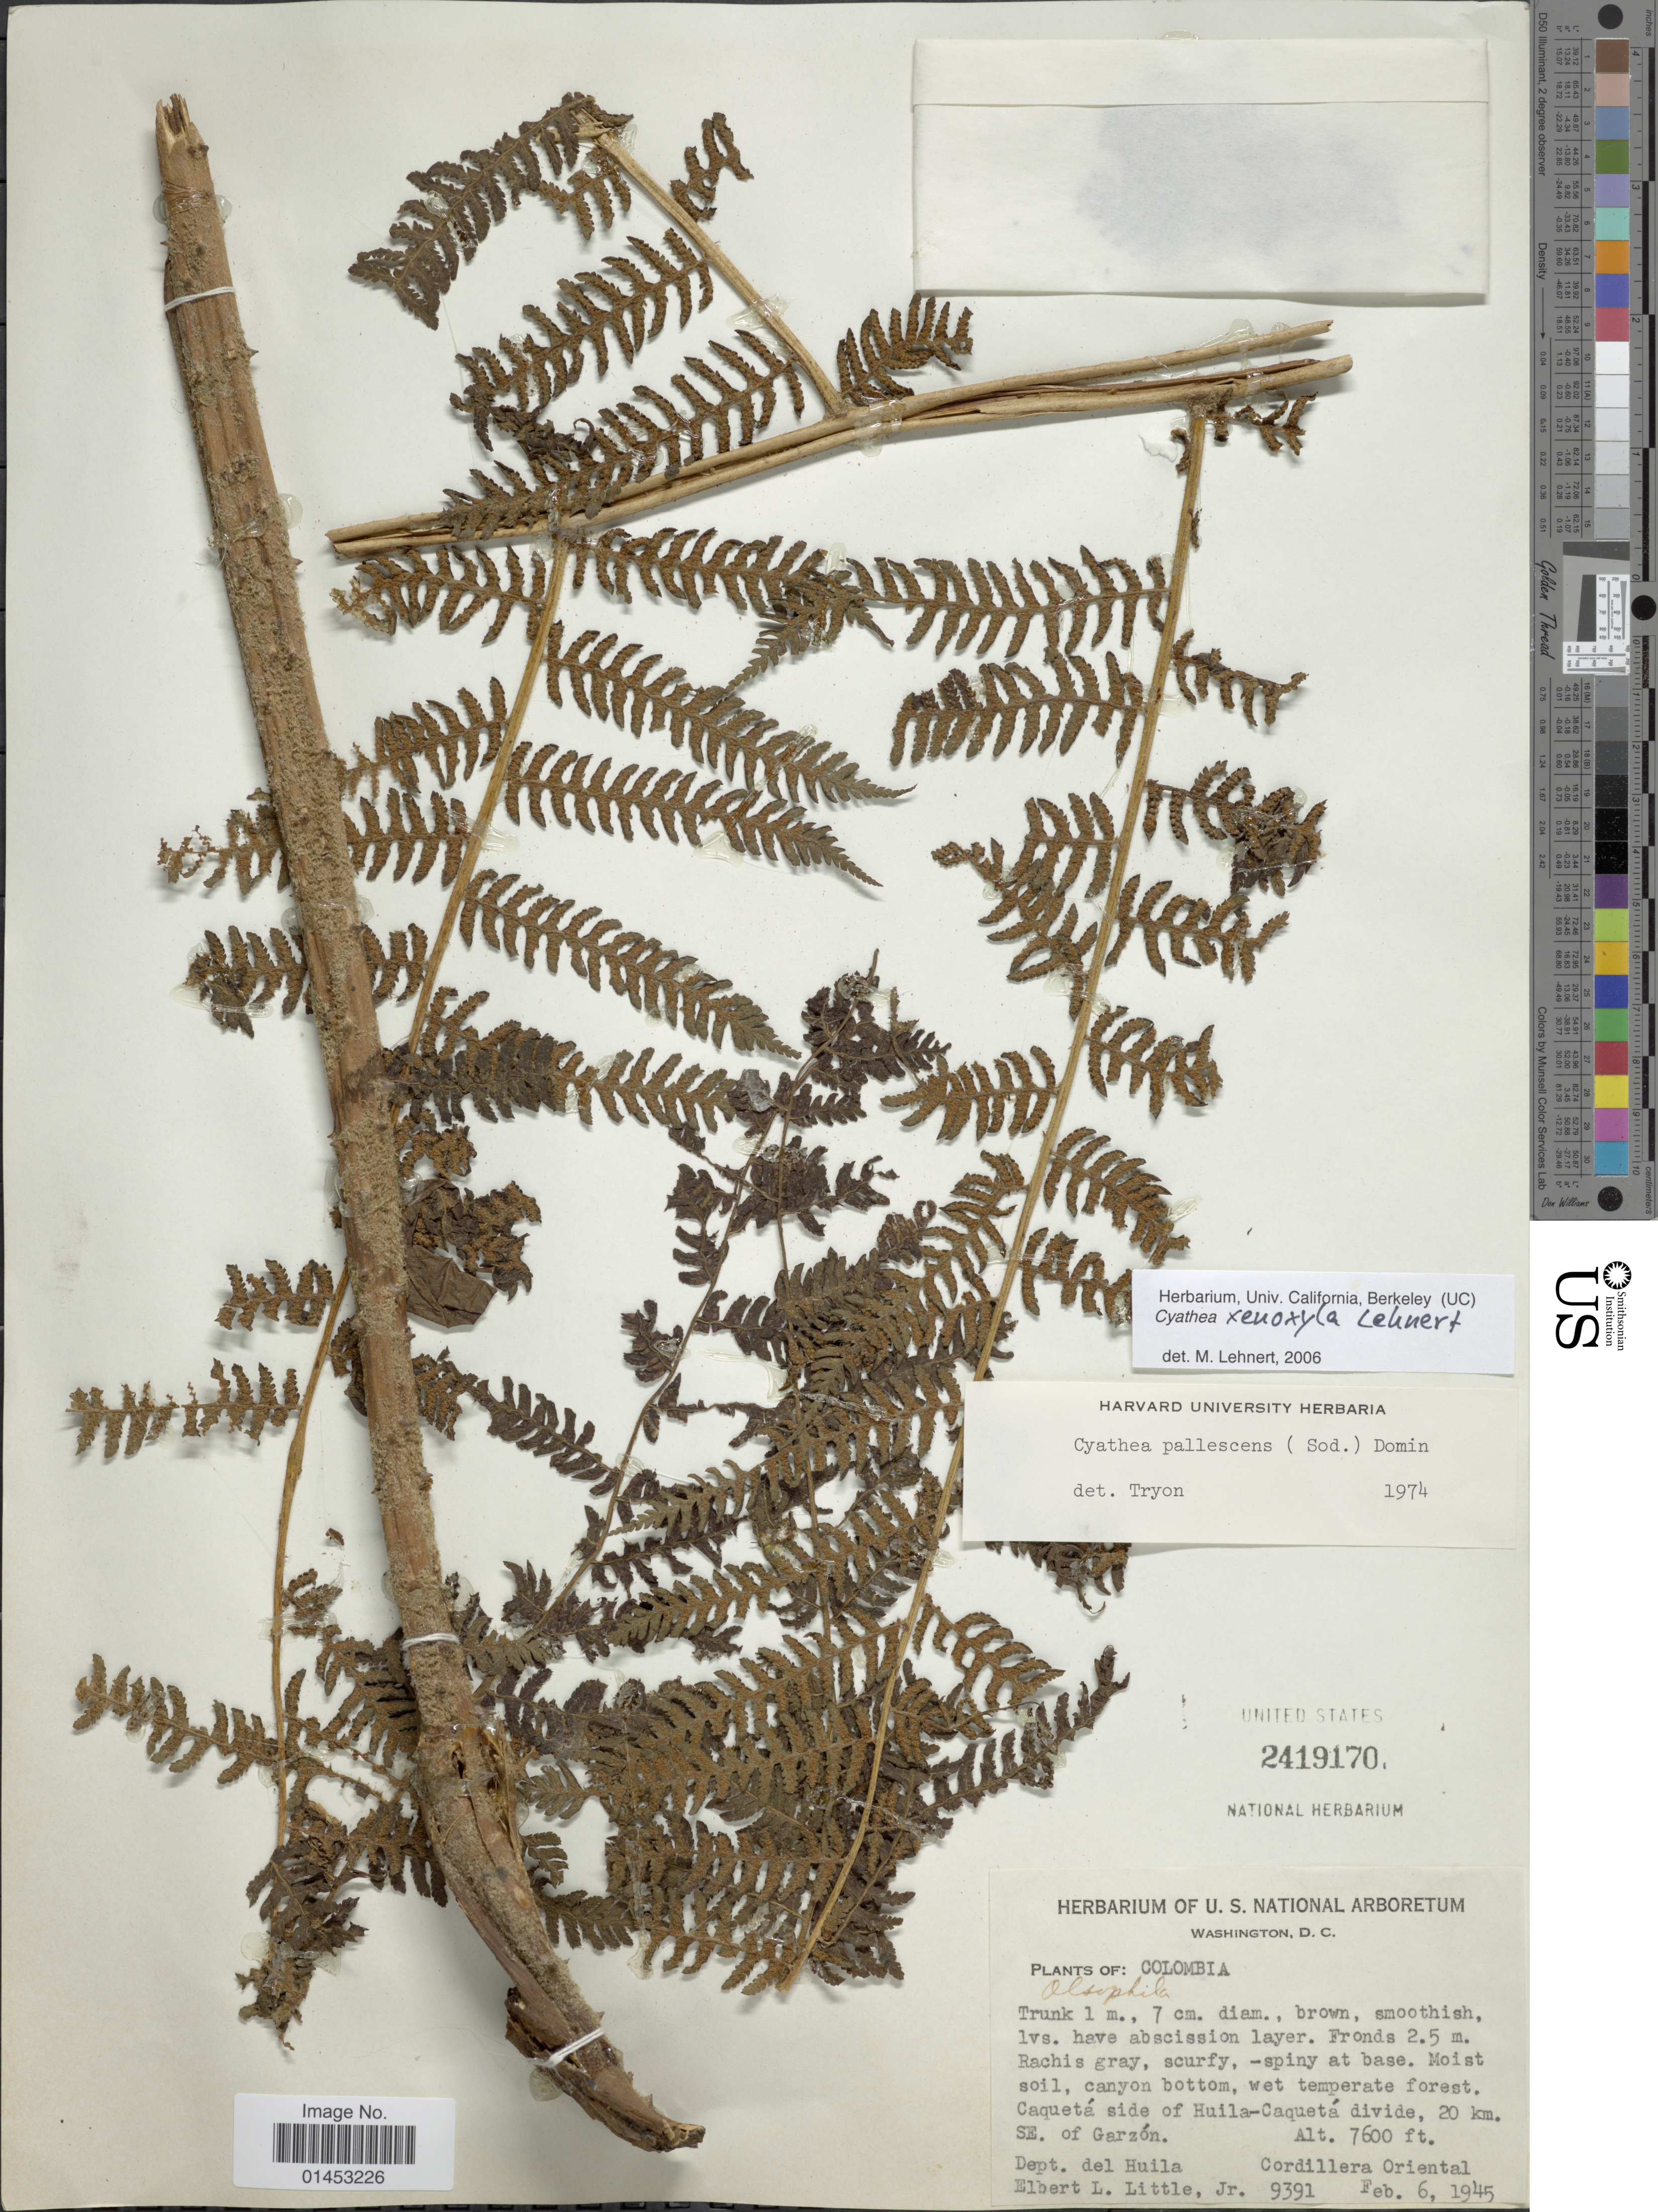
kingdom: Plantae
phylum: Tracheophyta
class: Polypodiopsida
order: Cyatheales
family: Cyatheaceae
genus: Cyathea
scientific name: Cyathea xenoxyla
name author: Lehnert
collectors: E. L. Little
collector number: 9391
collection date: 1945-02-06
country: Colombia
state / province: Huila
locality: Caquetá side of Huila-caqueta divide, 20km SE of Garzón, Dept. del Huila, Cordillera Oriental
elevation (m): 2316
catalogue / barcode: US 2419170